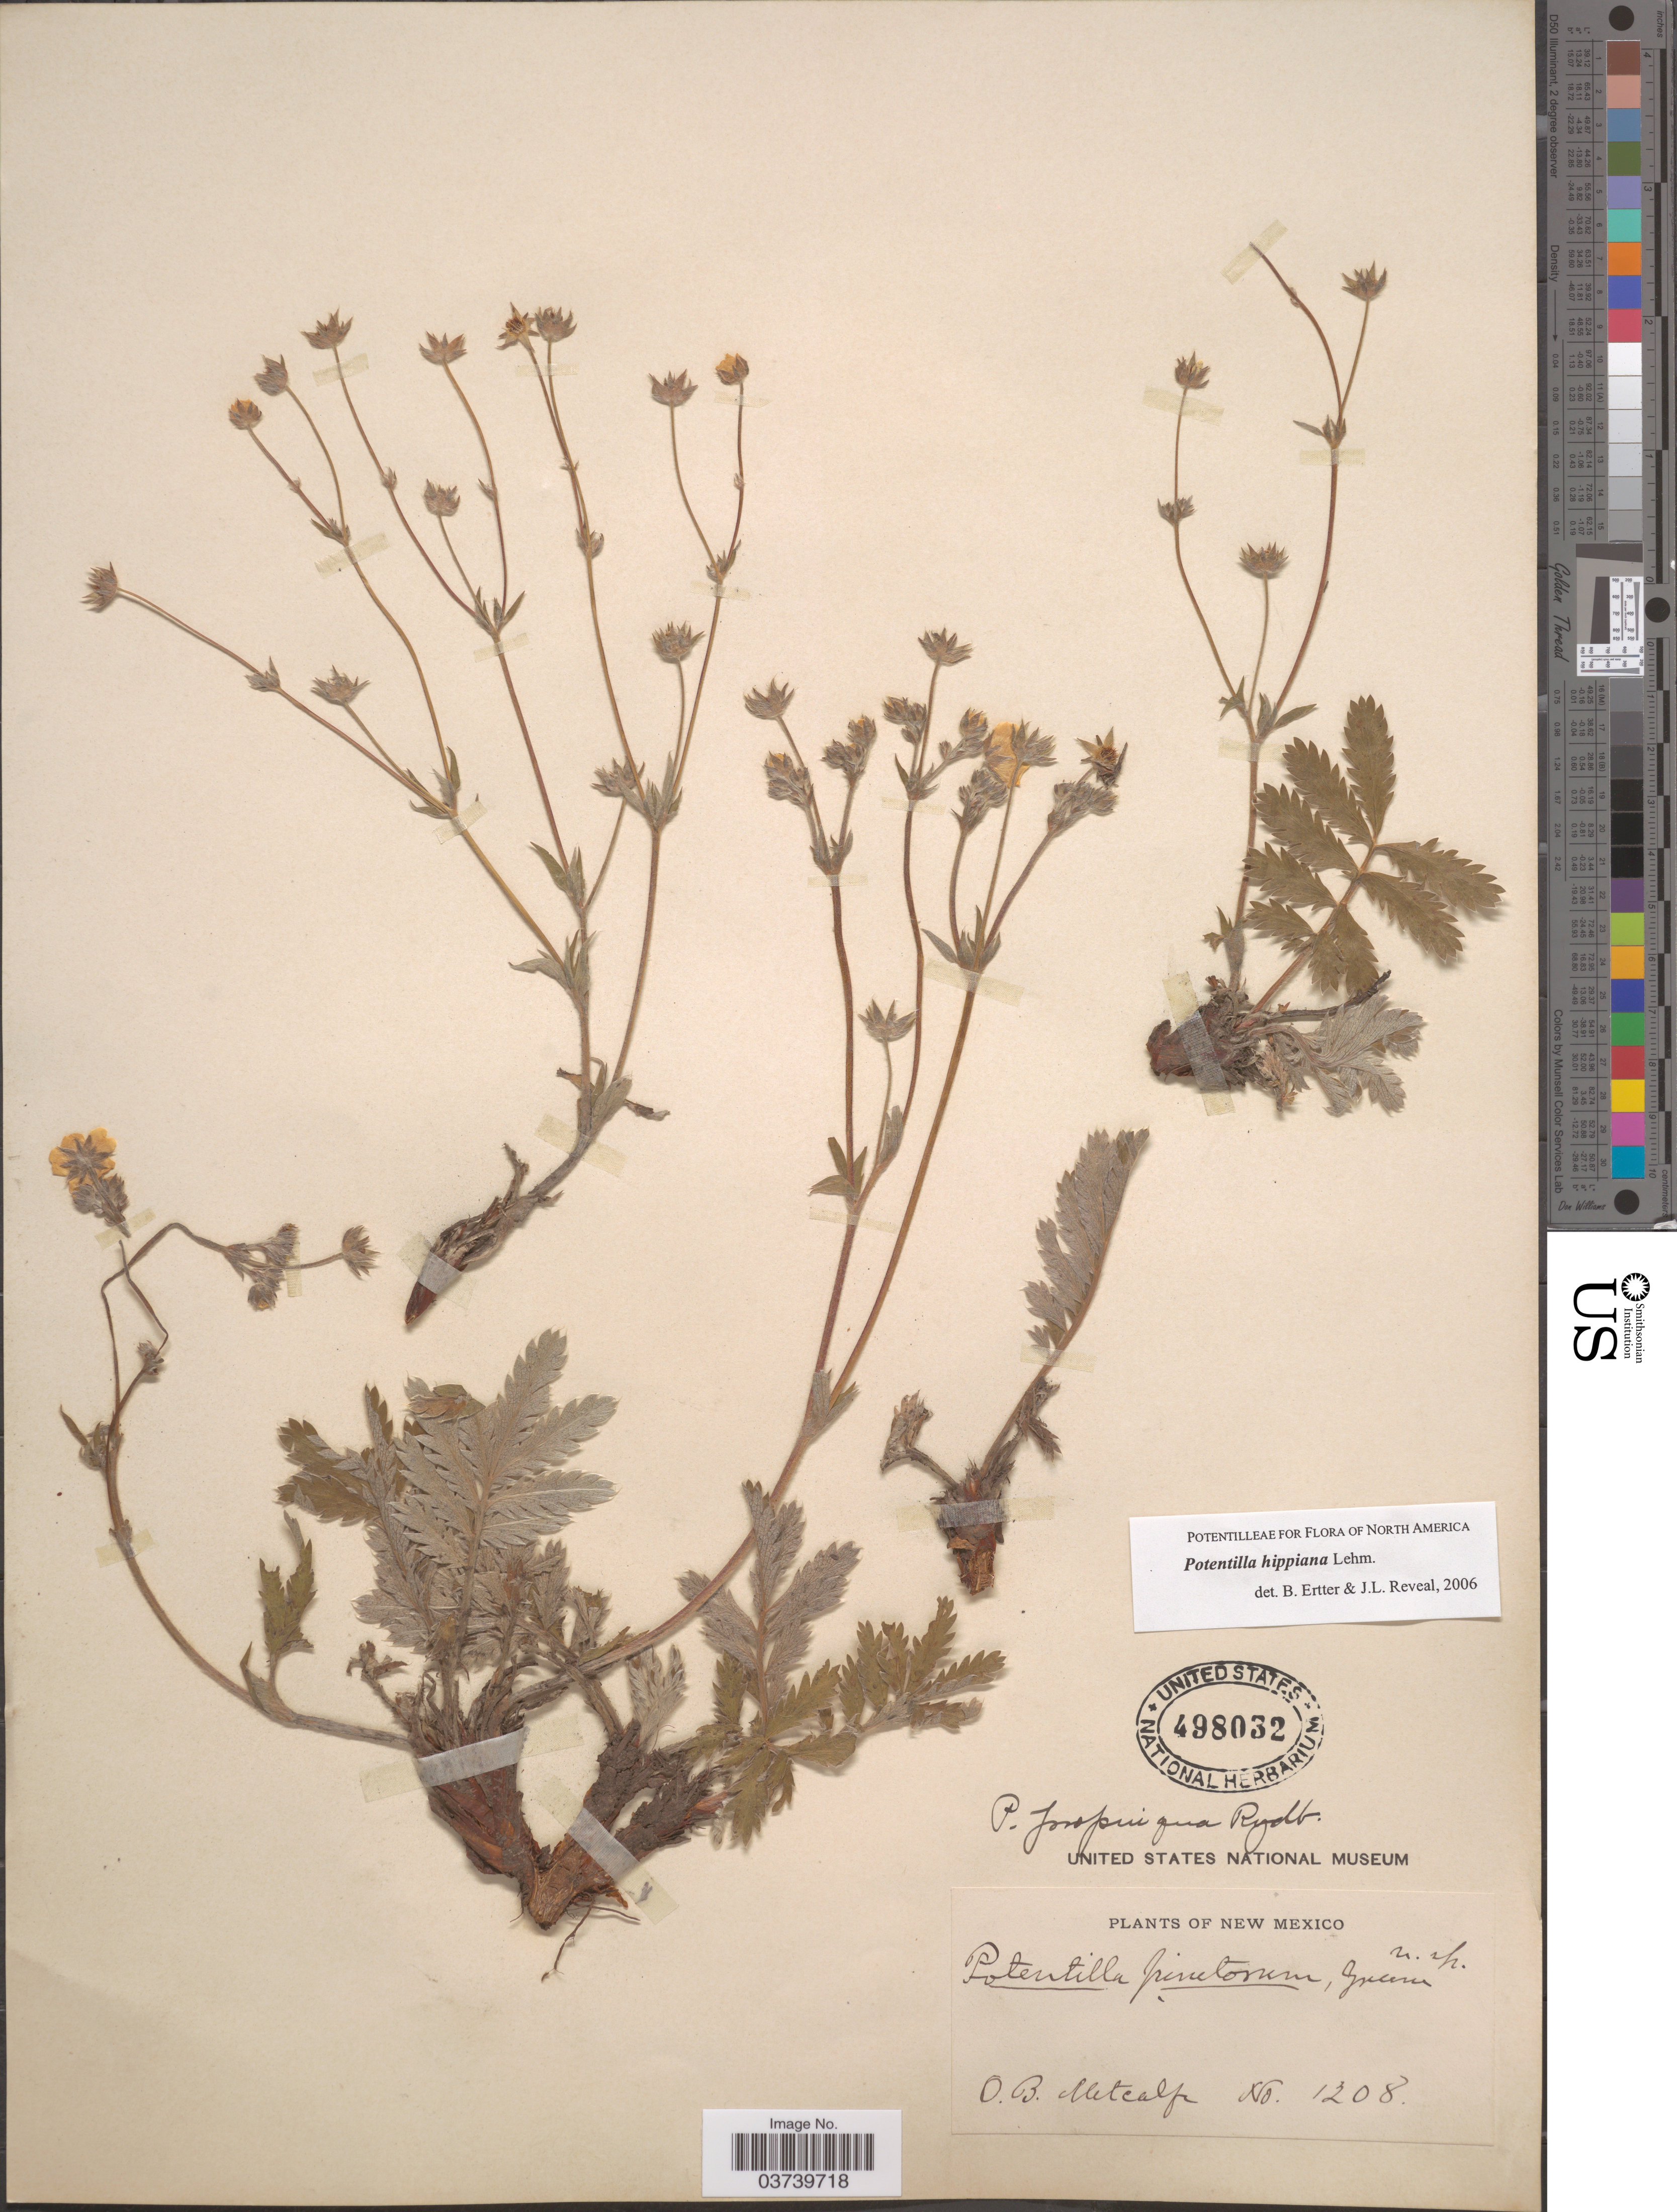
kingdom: Plantae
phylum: Tracheophyta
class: Magnoliopsida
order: Rosales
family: Rosaceae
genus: Potentilla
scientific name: Potentilla hippiana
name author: Lehm.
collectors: O. Metcalf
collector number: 1208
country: United States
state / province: New Mexico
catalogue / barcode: US 498032